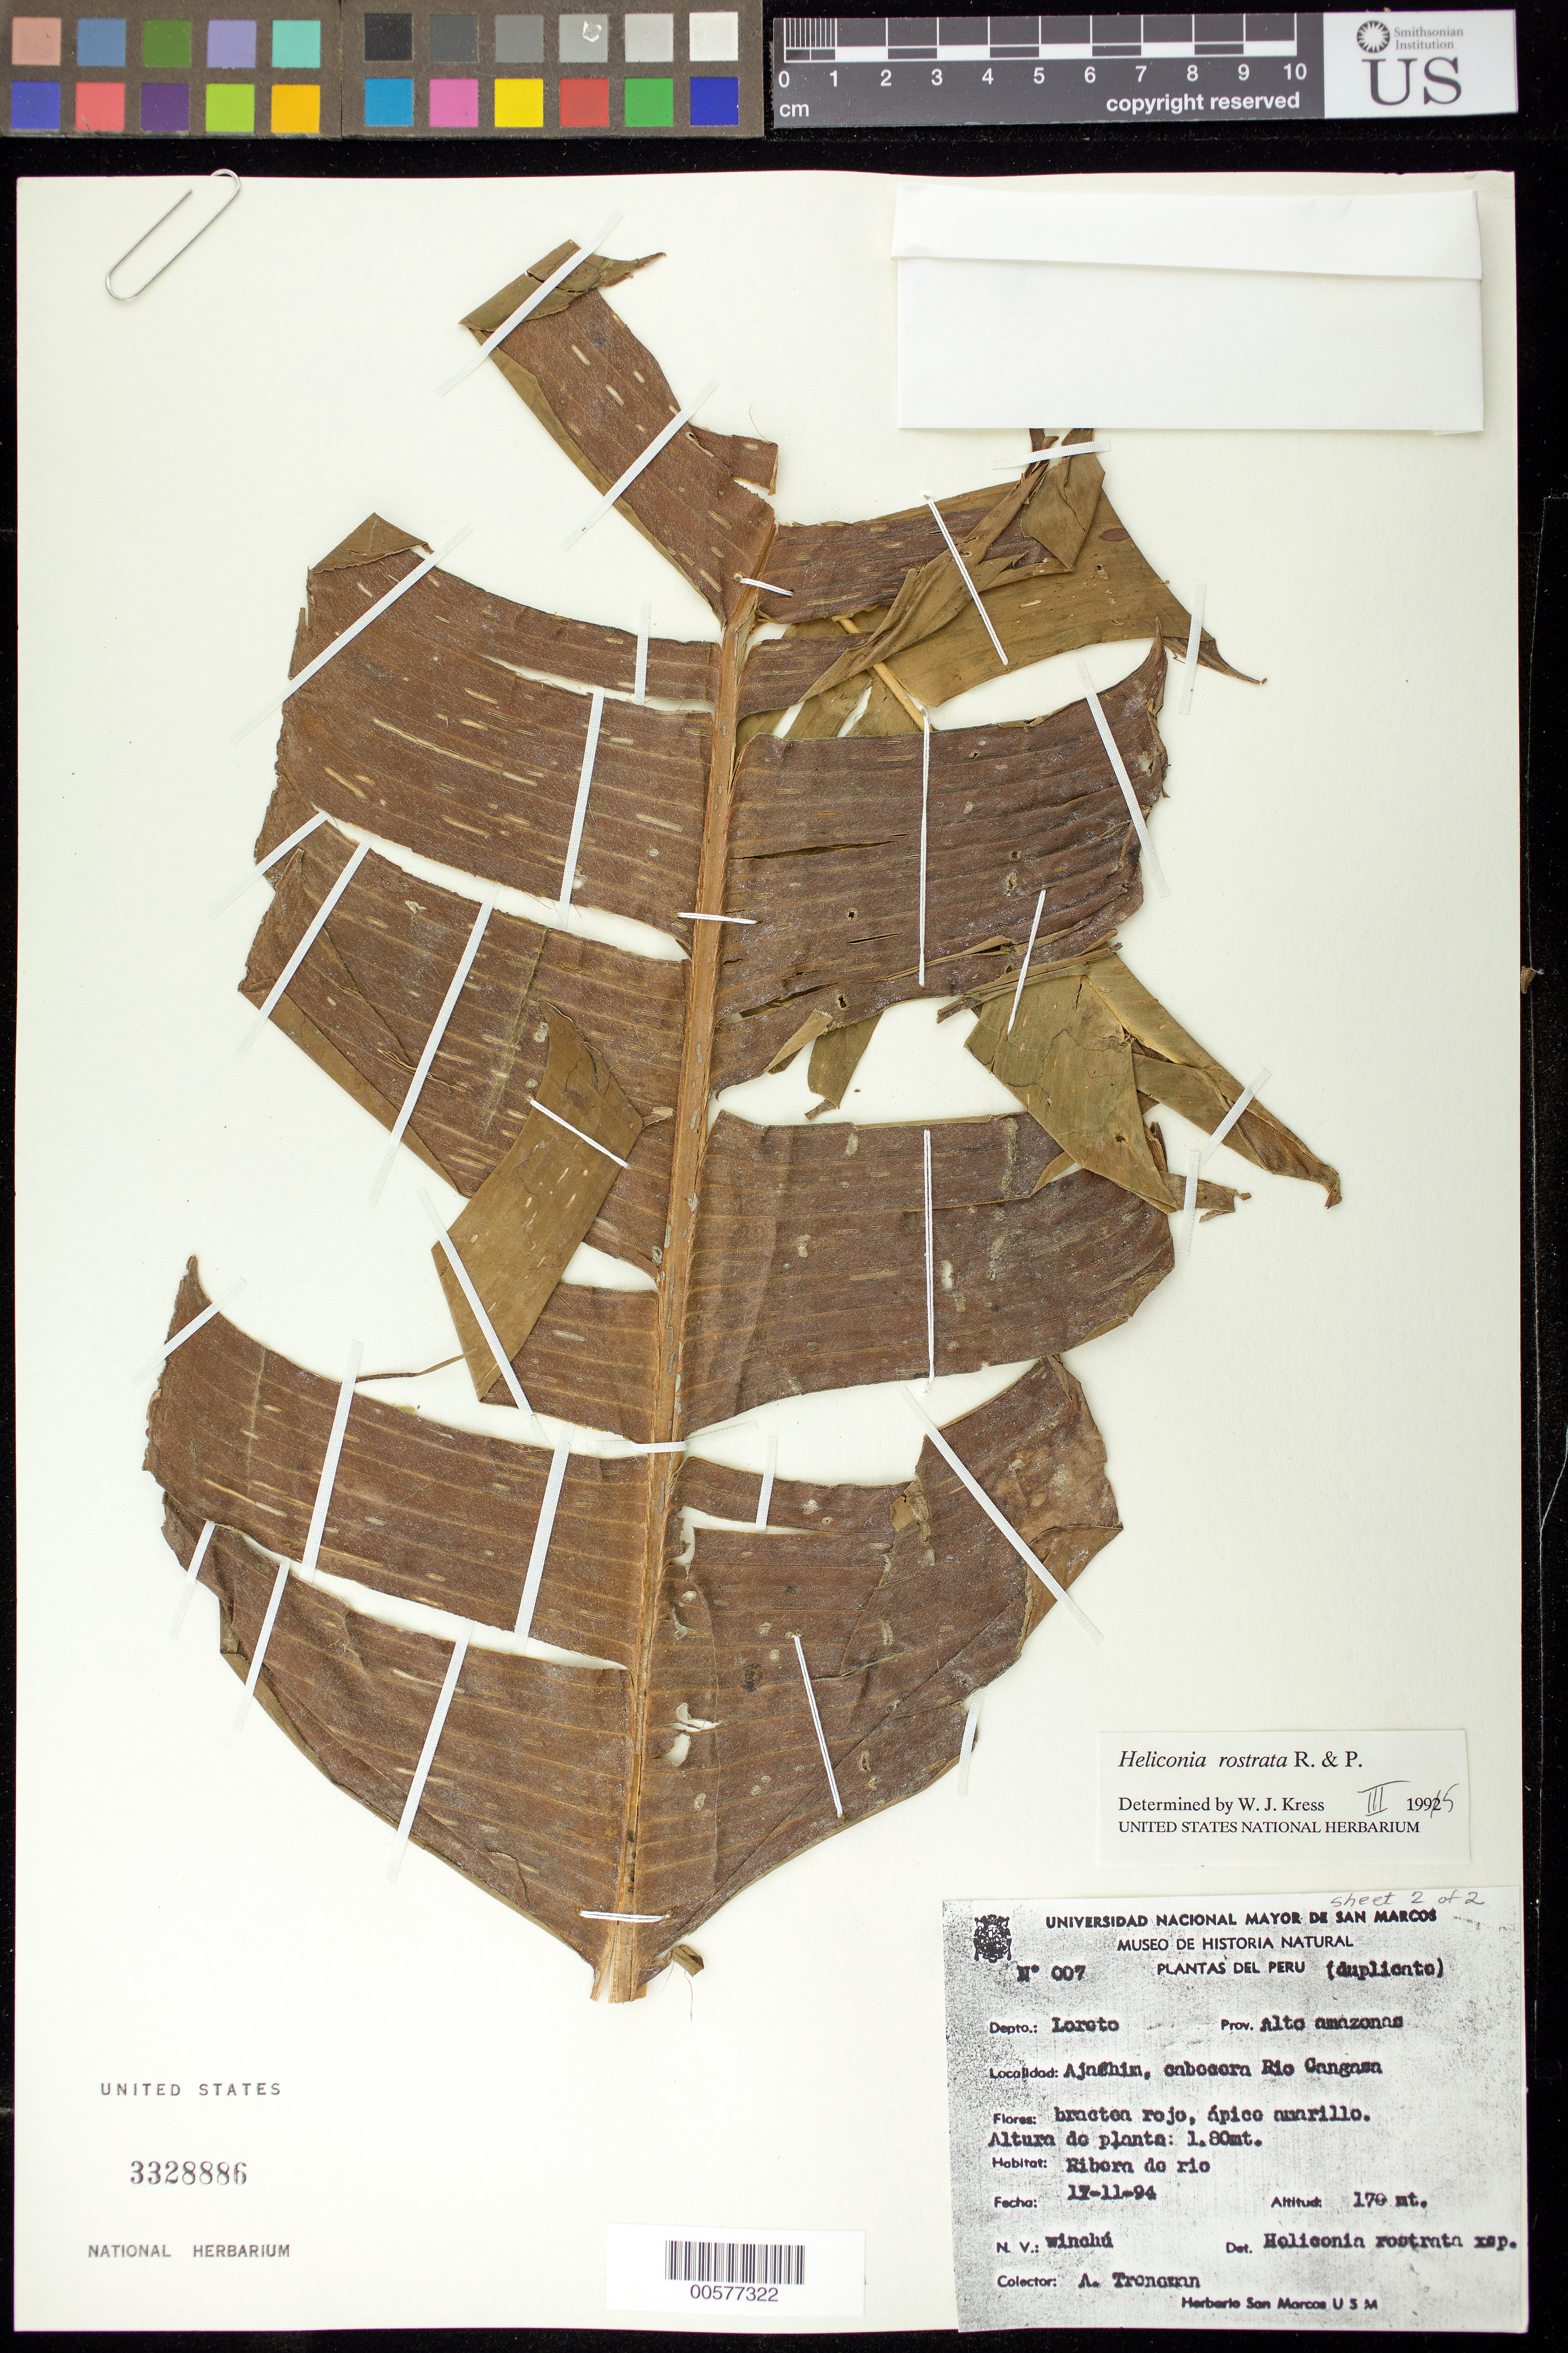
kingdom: Plantae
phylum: Tracheophyta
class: Liliopsida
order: Zingiberales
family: Heliconiaceae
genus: Heliconia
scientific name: Heliconia rostrata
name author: Ruiz & Pav.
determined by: Kress, W. J., (US), Smithsonian Institution - National Museum of Natural History (UNITED STATES)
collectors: A. Tronoman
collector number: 007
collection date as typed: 17 Nov 1994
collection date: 1994-11-17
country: Peru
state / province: Loreto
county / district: Alto Amazonas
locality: Ajahcim, cabocora Rio Cangasa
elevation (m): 170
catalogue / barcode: US 3328886